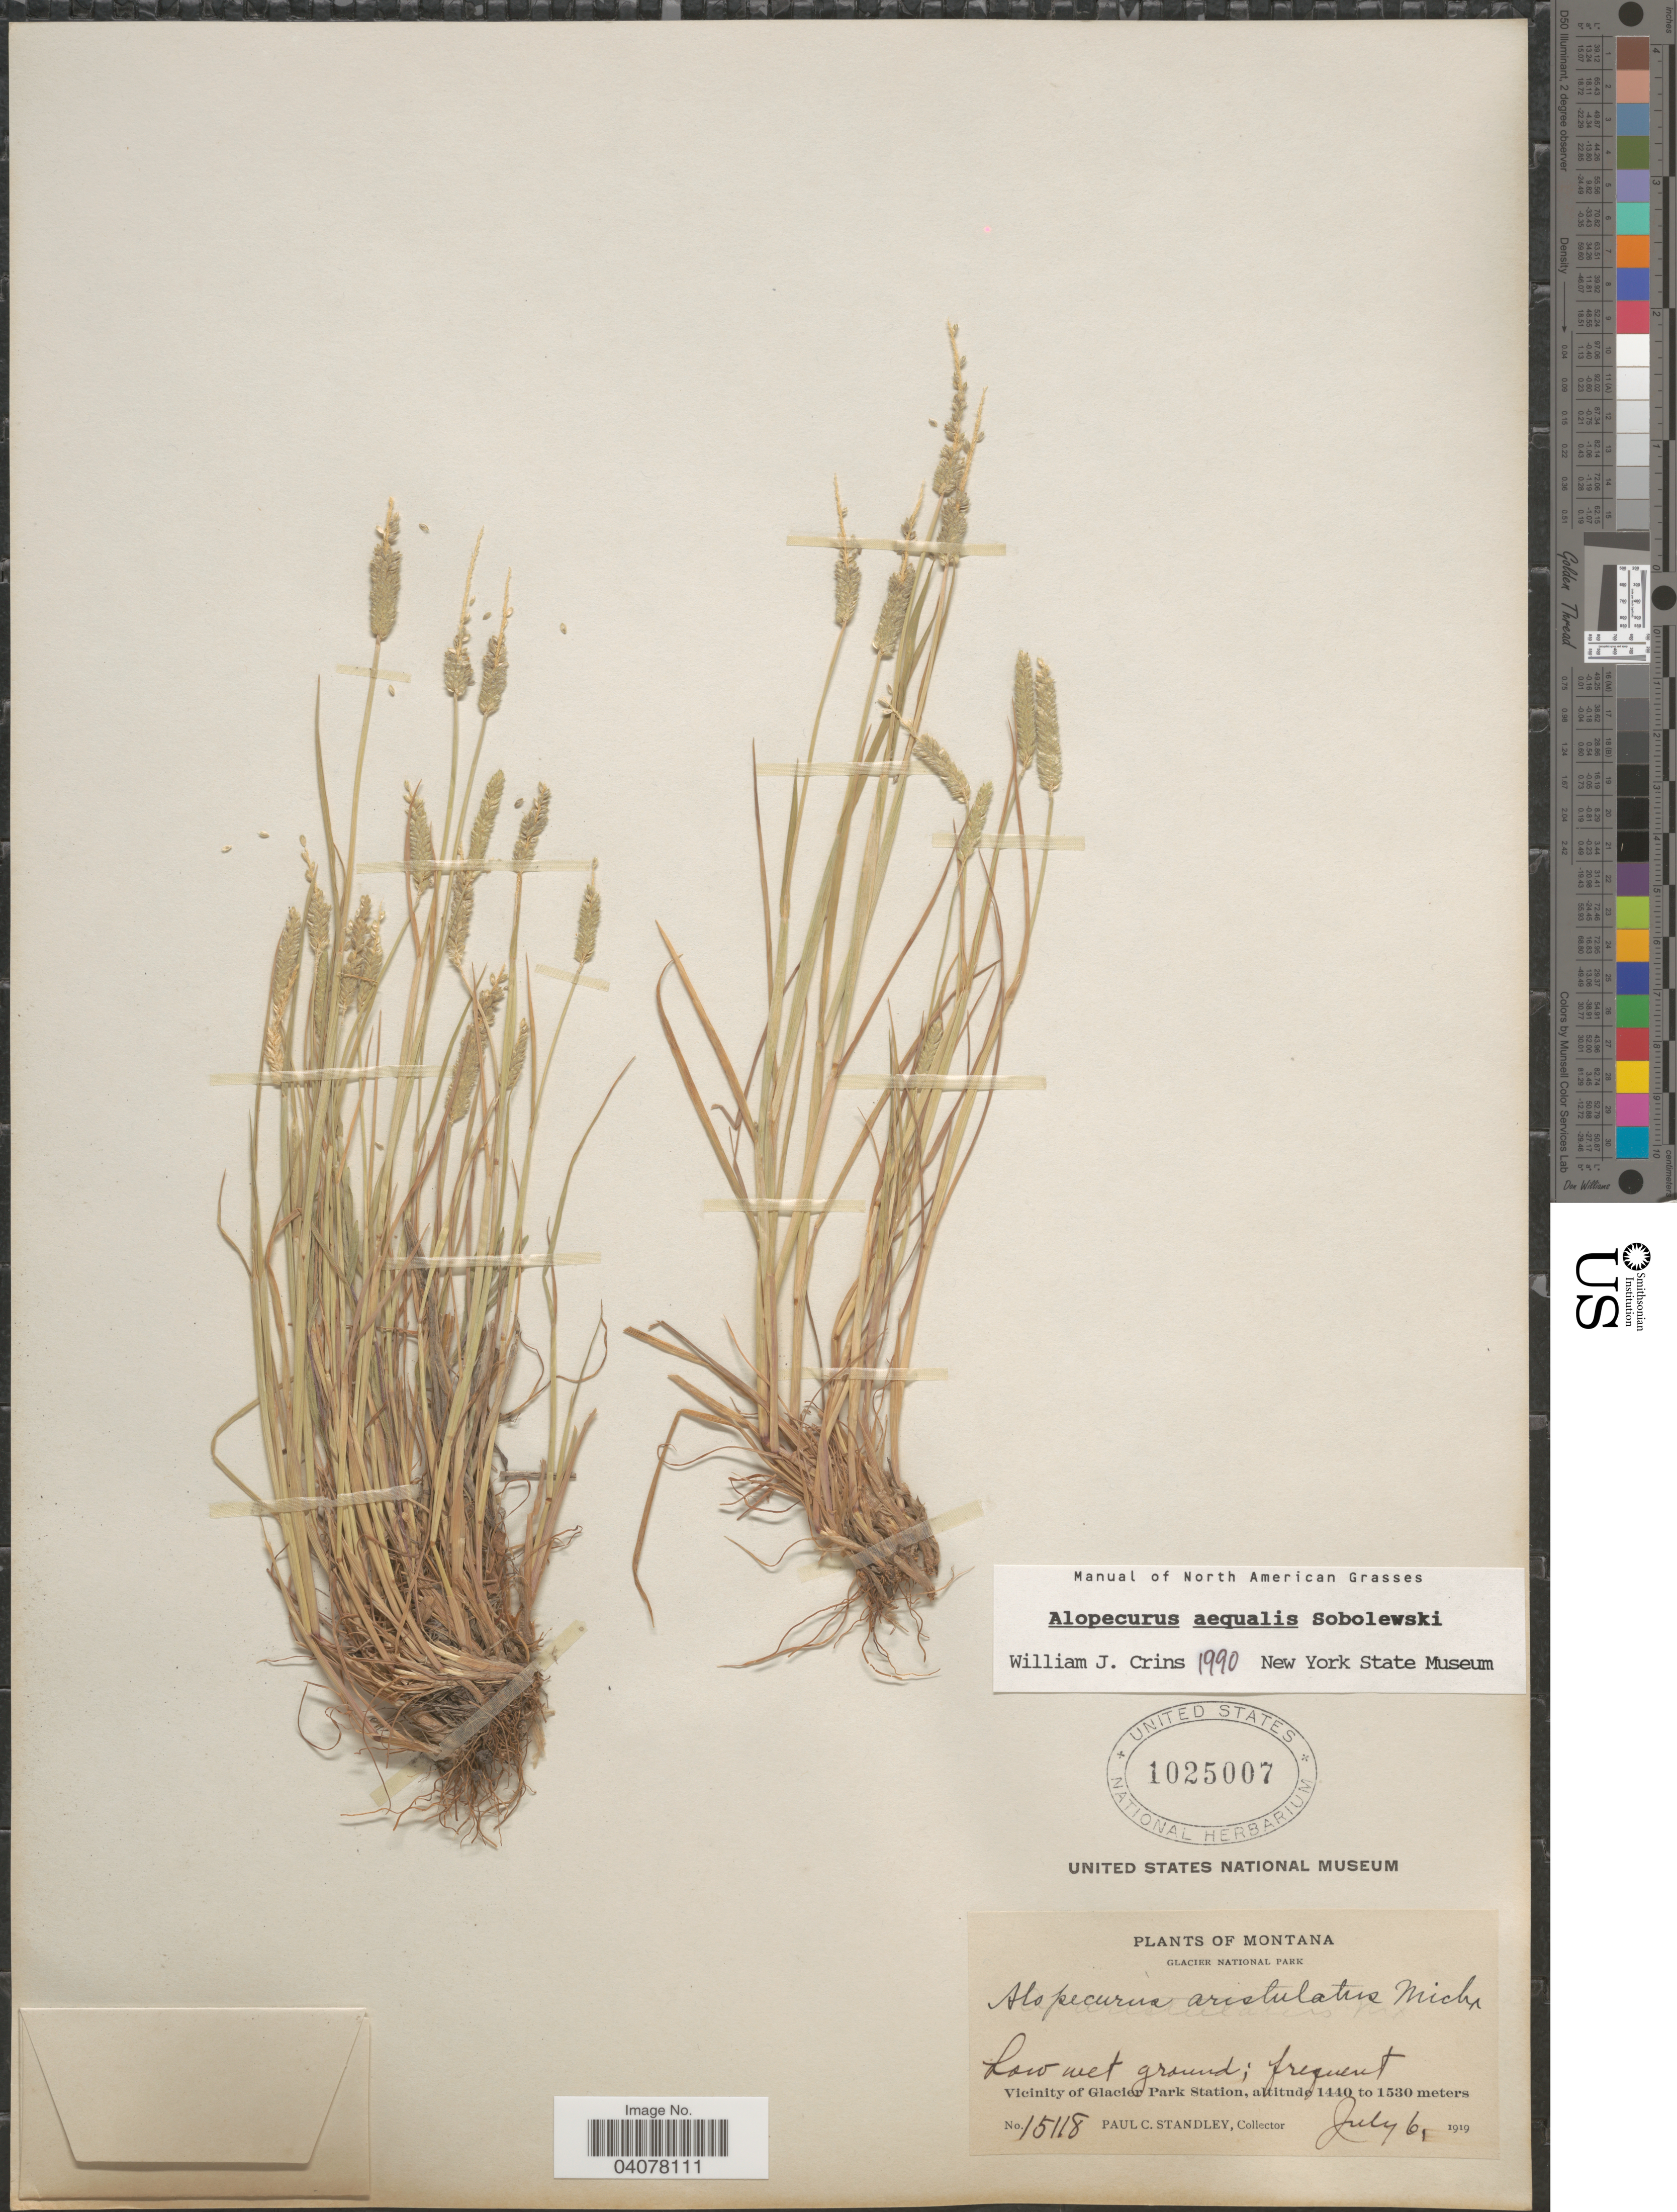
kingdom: Plantae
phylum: Tracheophyta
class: Liliopsida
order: Poales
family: Poaceae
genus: Alopecurus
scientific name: Alopecurus aequalis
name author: Sobol.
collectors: P. C. Standley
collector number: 15118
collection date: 1919-07-06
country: United States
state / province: Montana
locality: Glacier National Park. Vicinity of Glacier Park Station.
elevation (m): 1440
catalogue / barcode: US 1025007